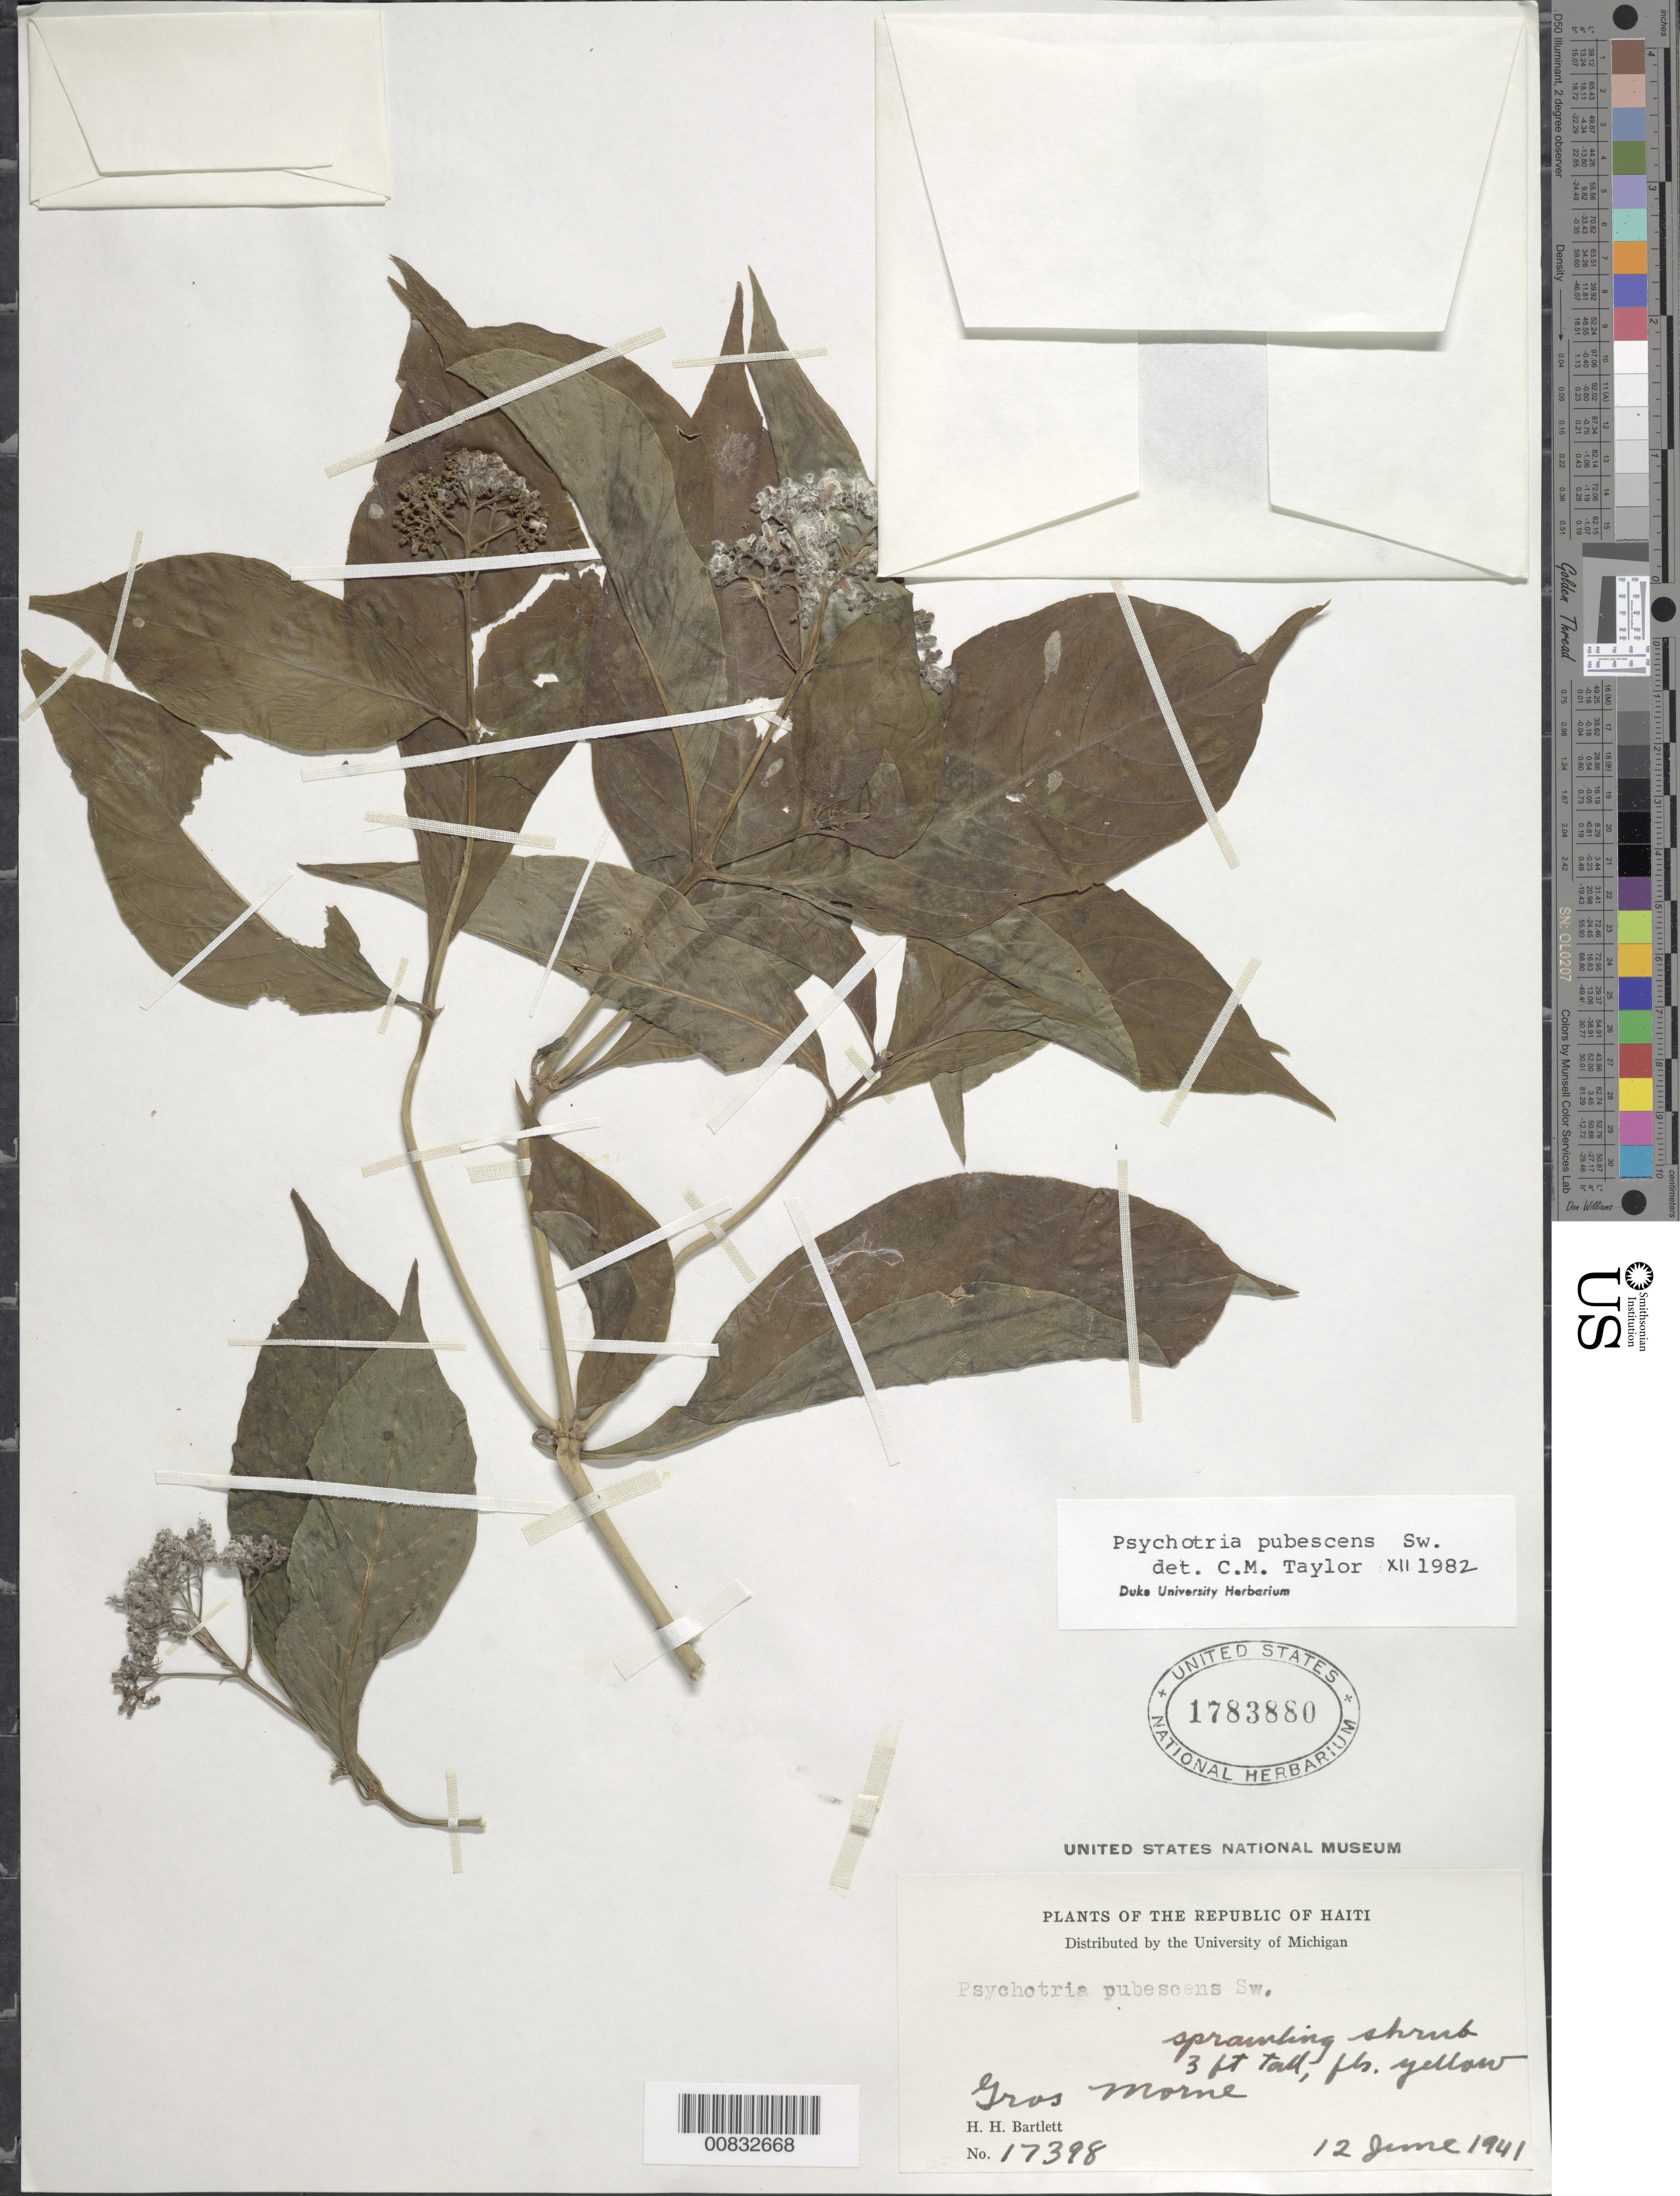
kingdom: Plantae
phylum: Tracheophyta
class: Magnoliopsida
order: Gentianales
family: Rubiaceae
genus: Psychotria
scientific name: Psychotria pubescens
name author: Sw.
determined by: Taylor, Charlotte M.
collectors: H. H. Bartlett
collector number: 17398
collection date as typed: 12 Jun 1941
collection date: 1941-06-12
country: Haiti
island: Hispaniola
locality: Gros Morne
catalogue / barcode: US 1783880